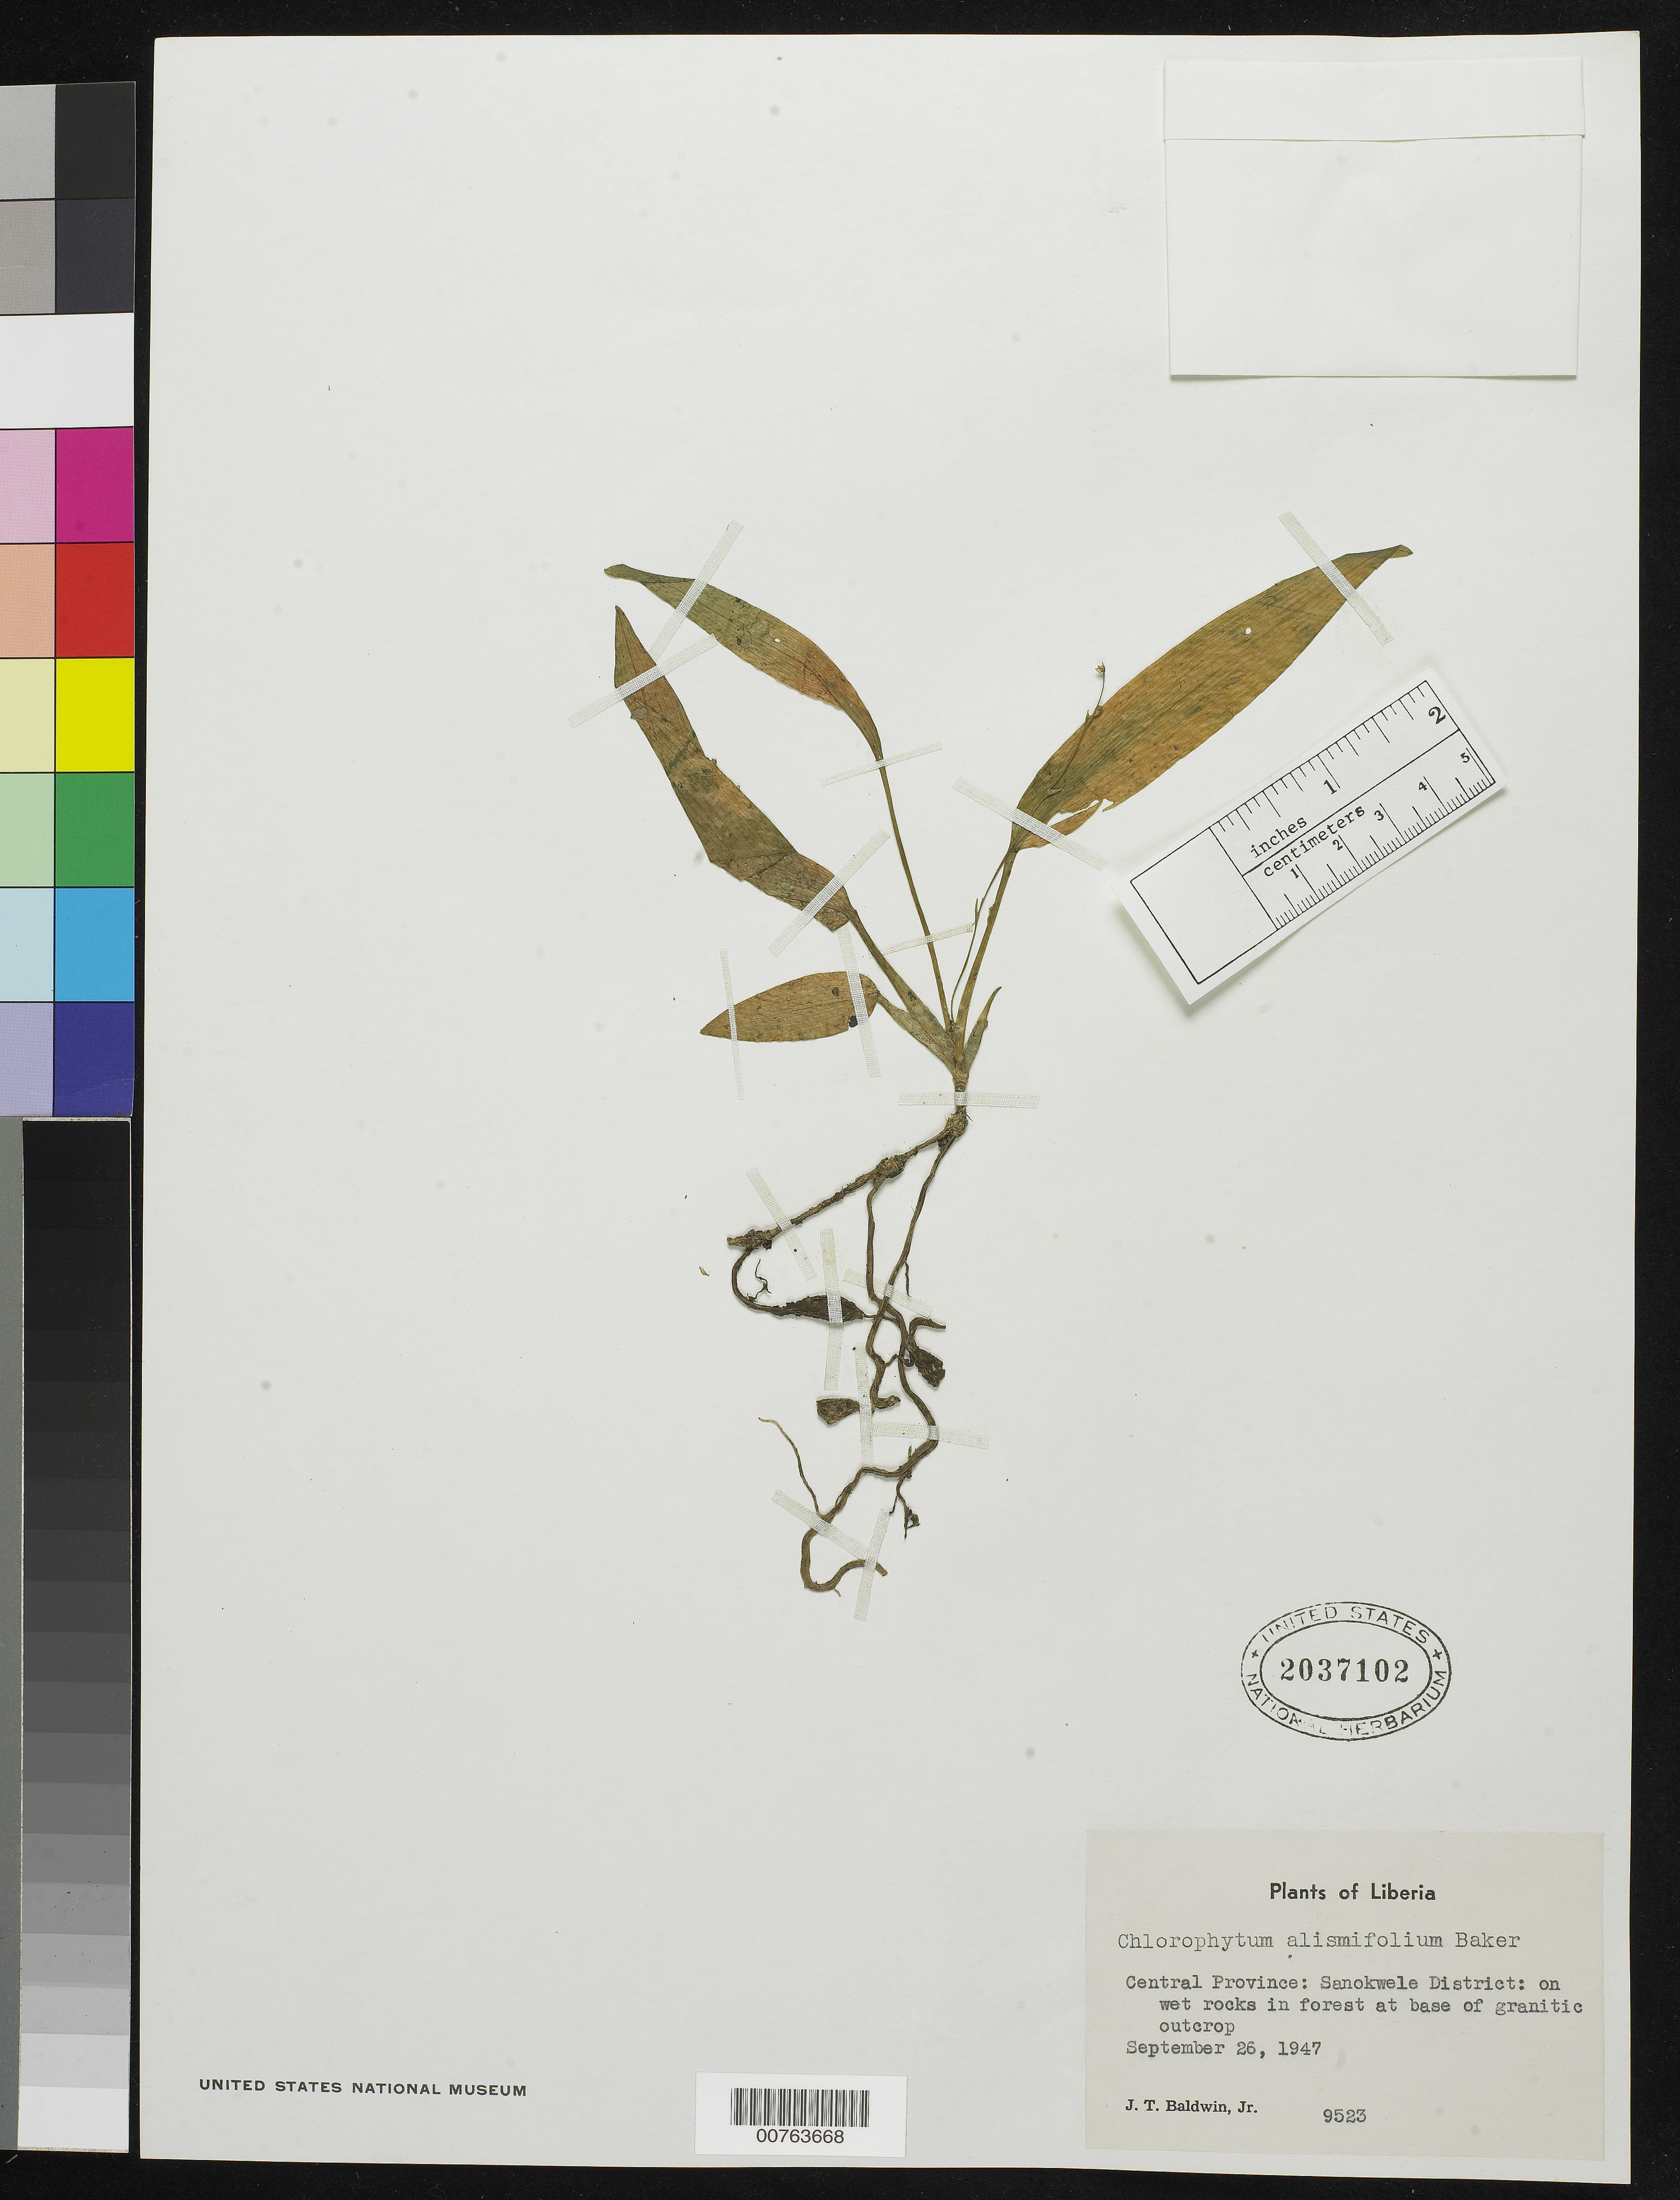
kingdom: Plantae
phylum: Tracheophyta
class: Liliopsida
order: Asparagales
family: Asparagaceae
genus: Chlorophytum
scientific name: Chlorophytum alismifolium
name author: Baker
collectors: J. T. Baldwin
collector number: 9523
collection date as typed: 26 Sep 1947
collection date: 1947-09-26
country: Liberia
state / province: Nimba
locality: Central Province: Sanokwele District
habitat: Forest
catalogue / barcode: US 2037102